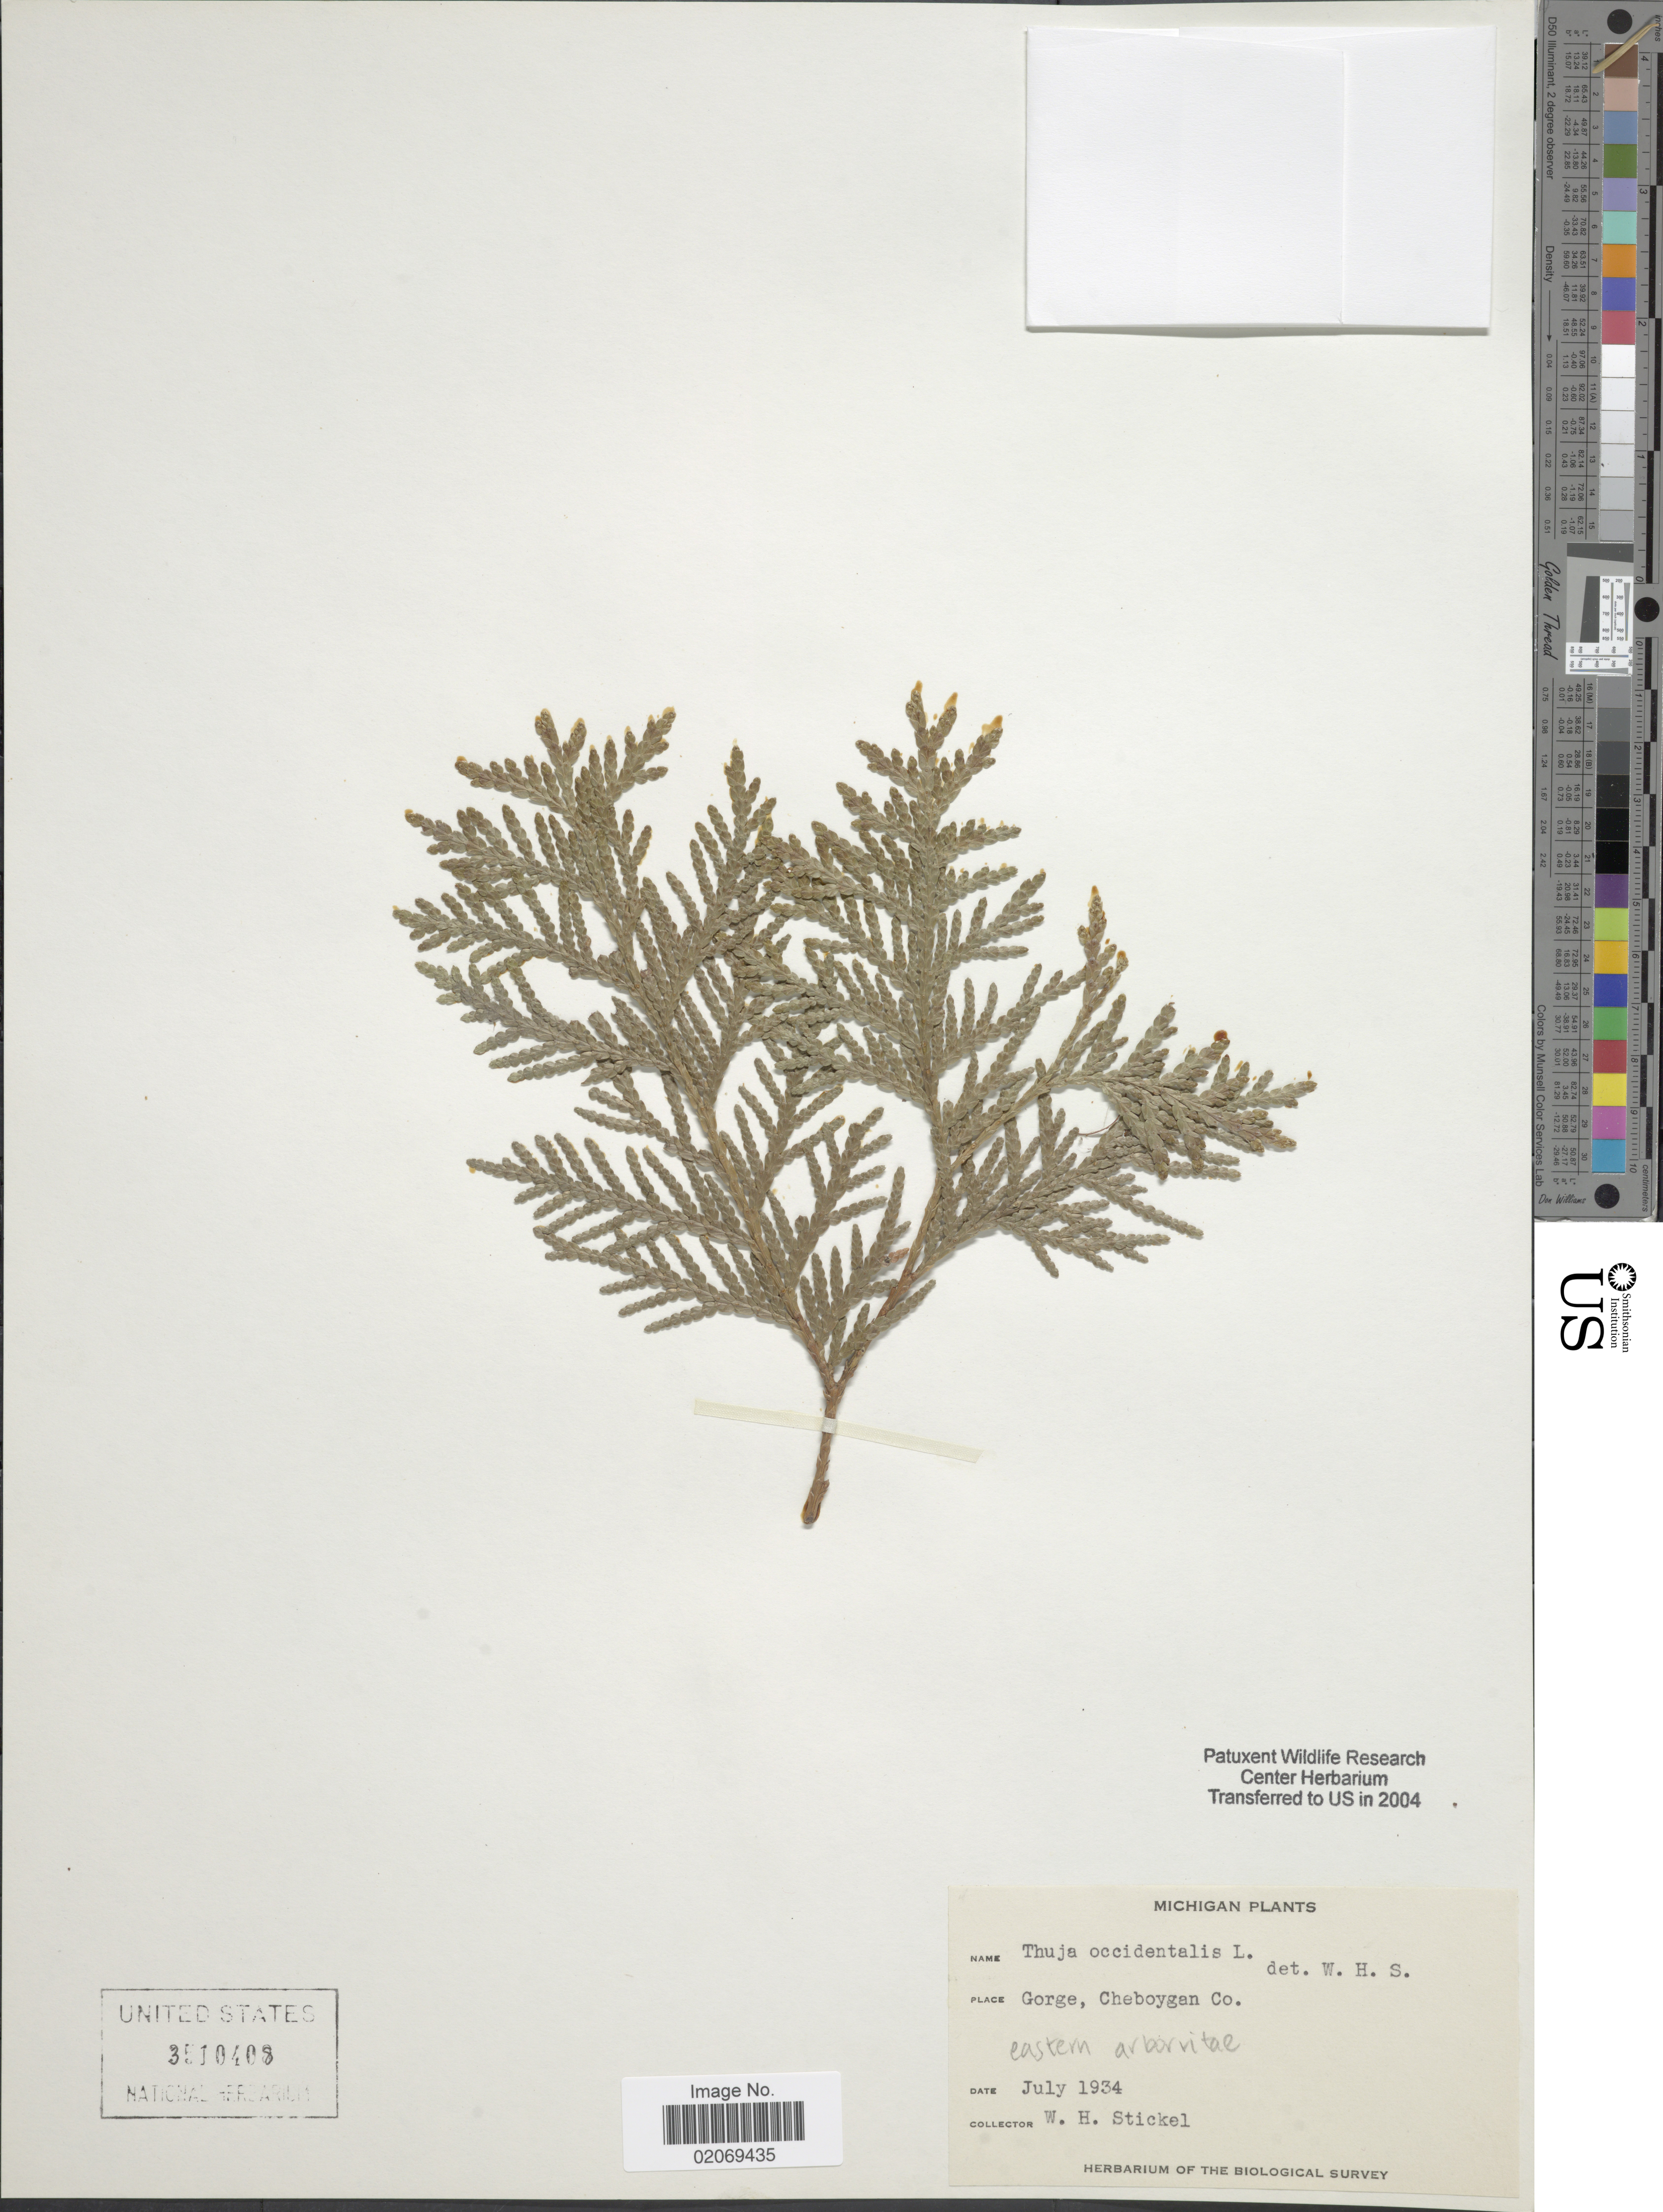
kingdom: Plantae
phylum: Tracheophyta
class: Pinopsida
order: Pinales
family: Cupressaceae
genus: Thuja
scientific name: Thuja occidentalis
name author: L.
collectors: W. Stickel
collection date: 1934-07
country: United States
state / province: Michigan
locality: Gorge, Cheboygn Co., Eastern Arborvitae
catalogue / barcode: US 3510408